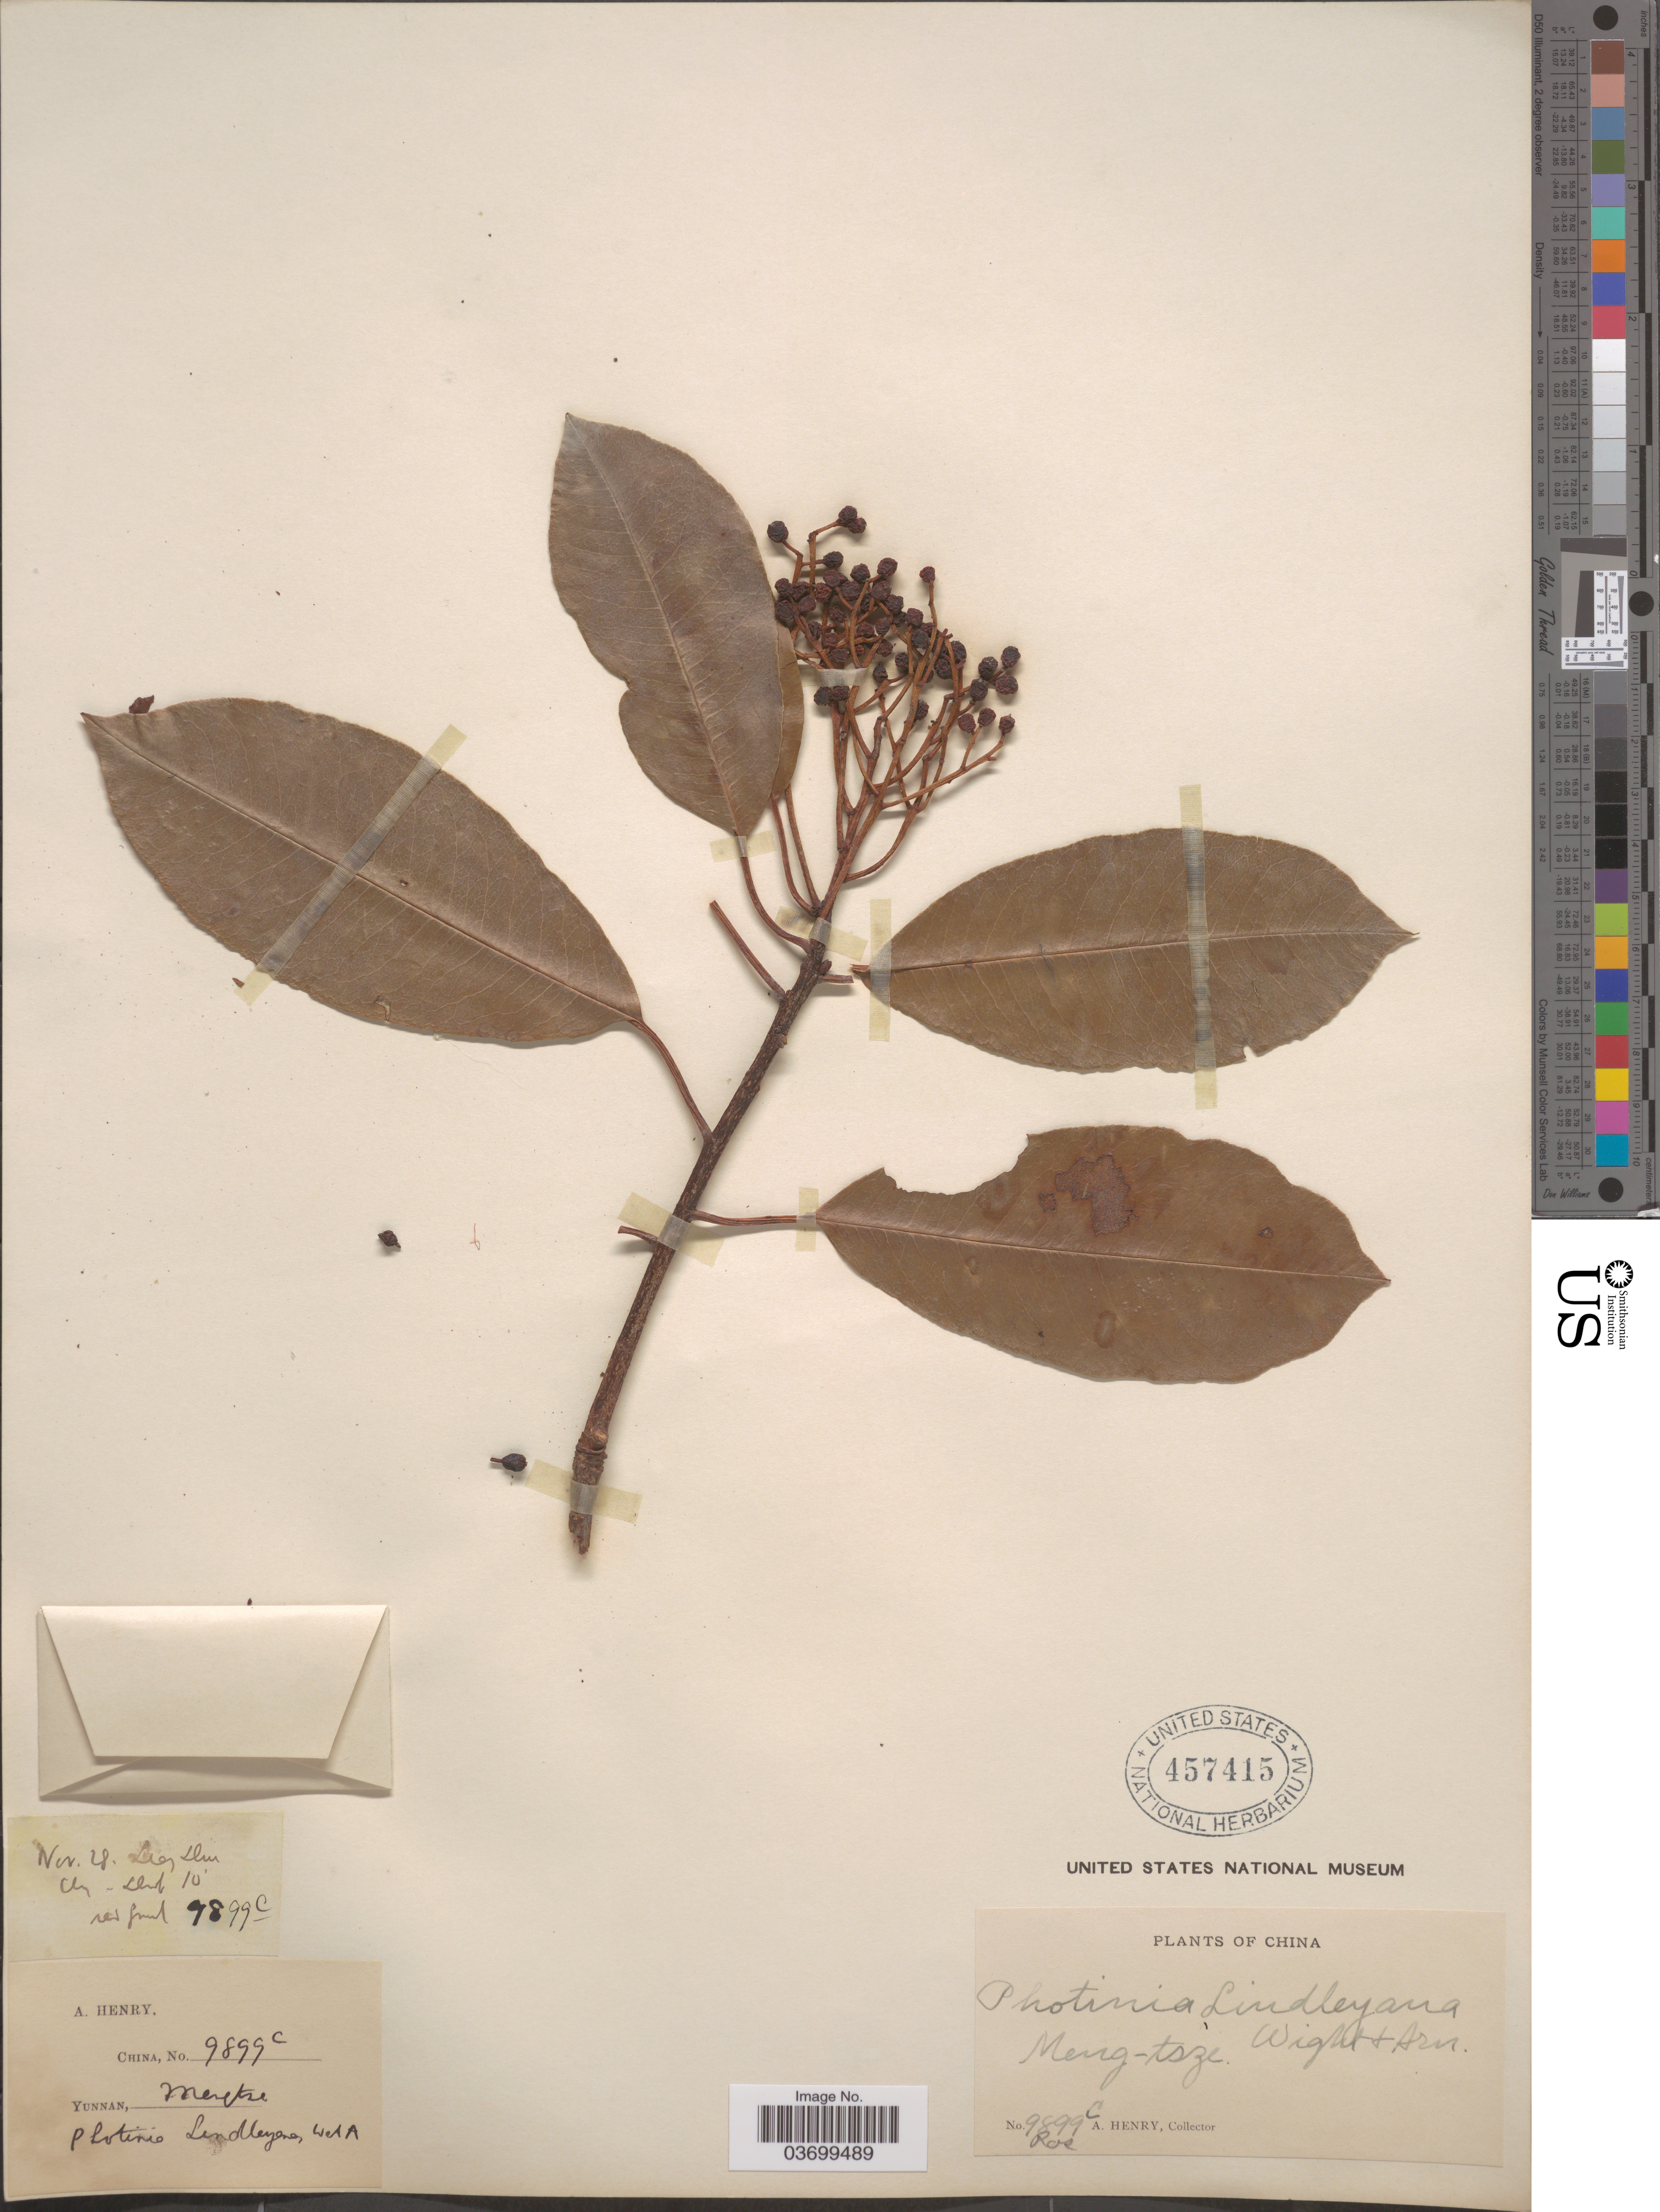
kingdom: Plantae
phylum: Tracheophyta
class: Magnoliopsida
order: Rosales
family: Rosaceae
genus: Photinia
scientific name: Photinia lindleyana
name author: Wight & Arn.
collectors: A. Henry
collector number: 9899 C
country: China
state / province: Yunnan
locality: Meng-tsze. Lian Shui Chung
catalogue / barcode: US 457415